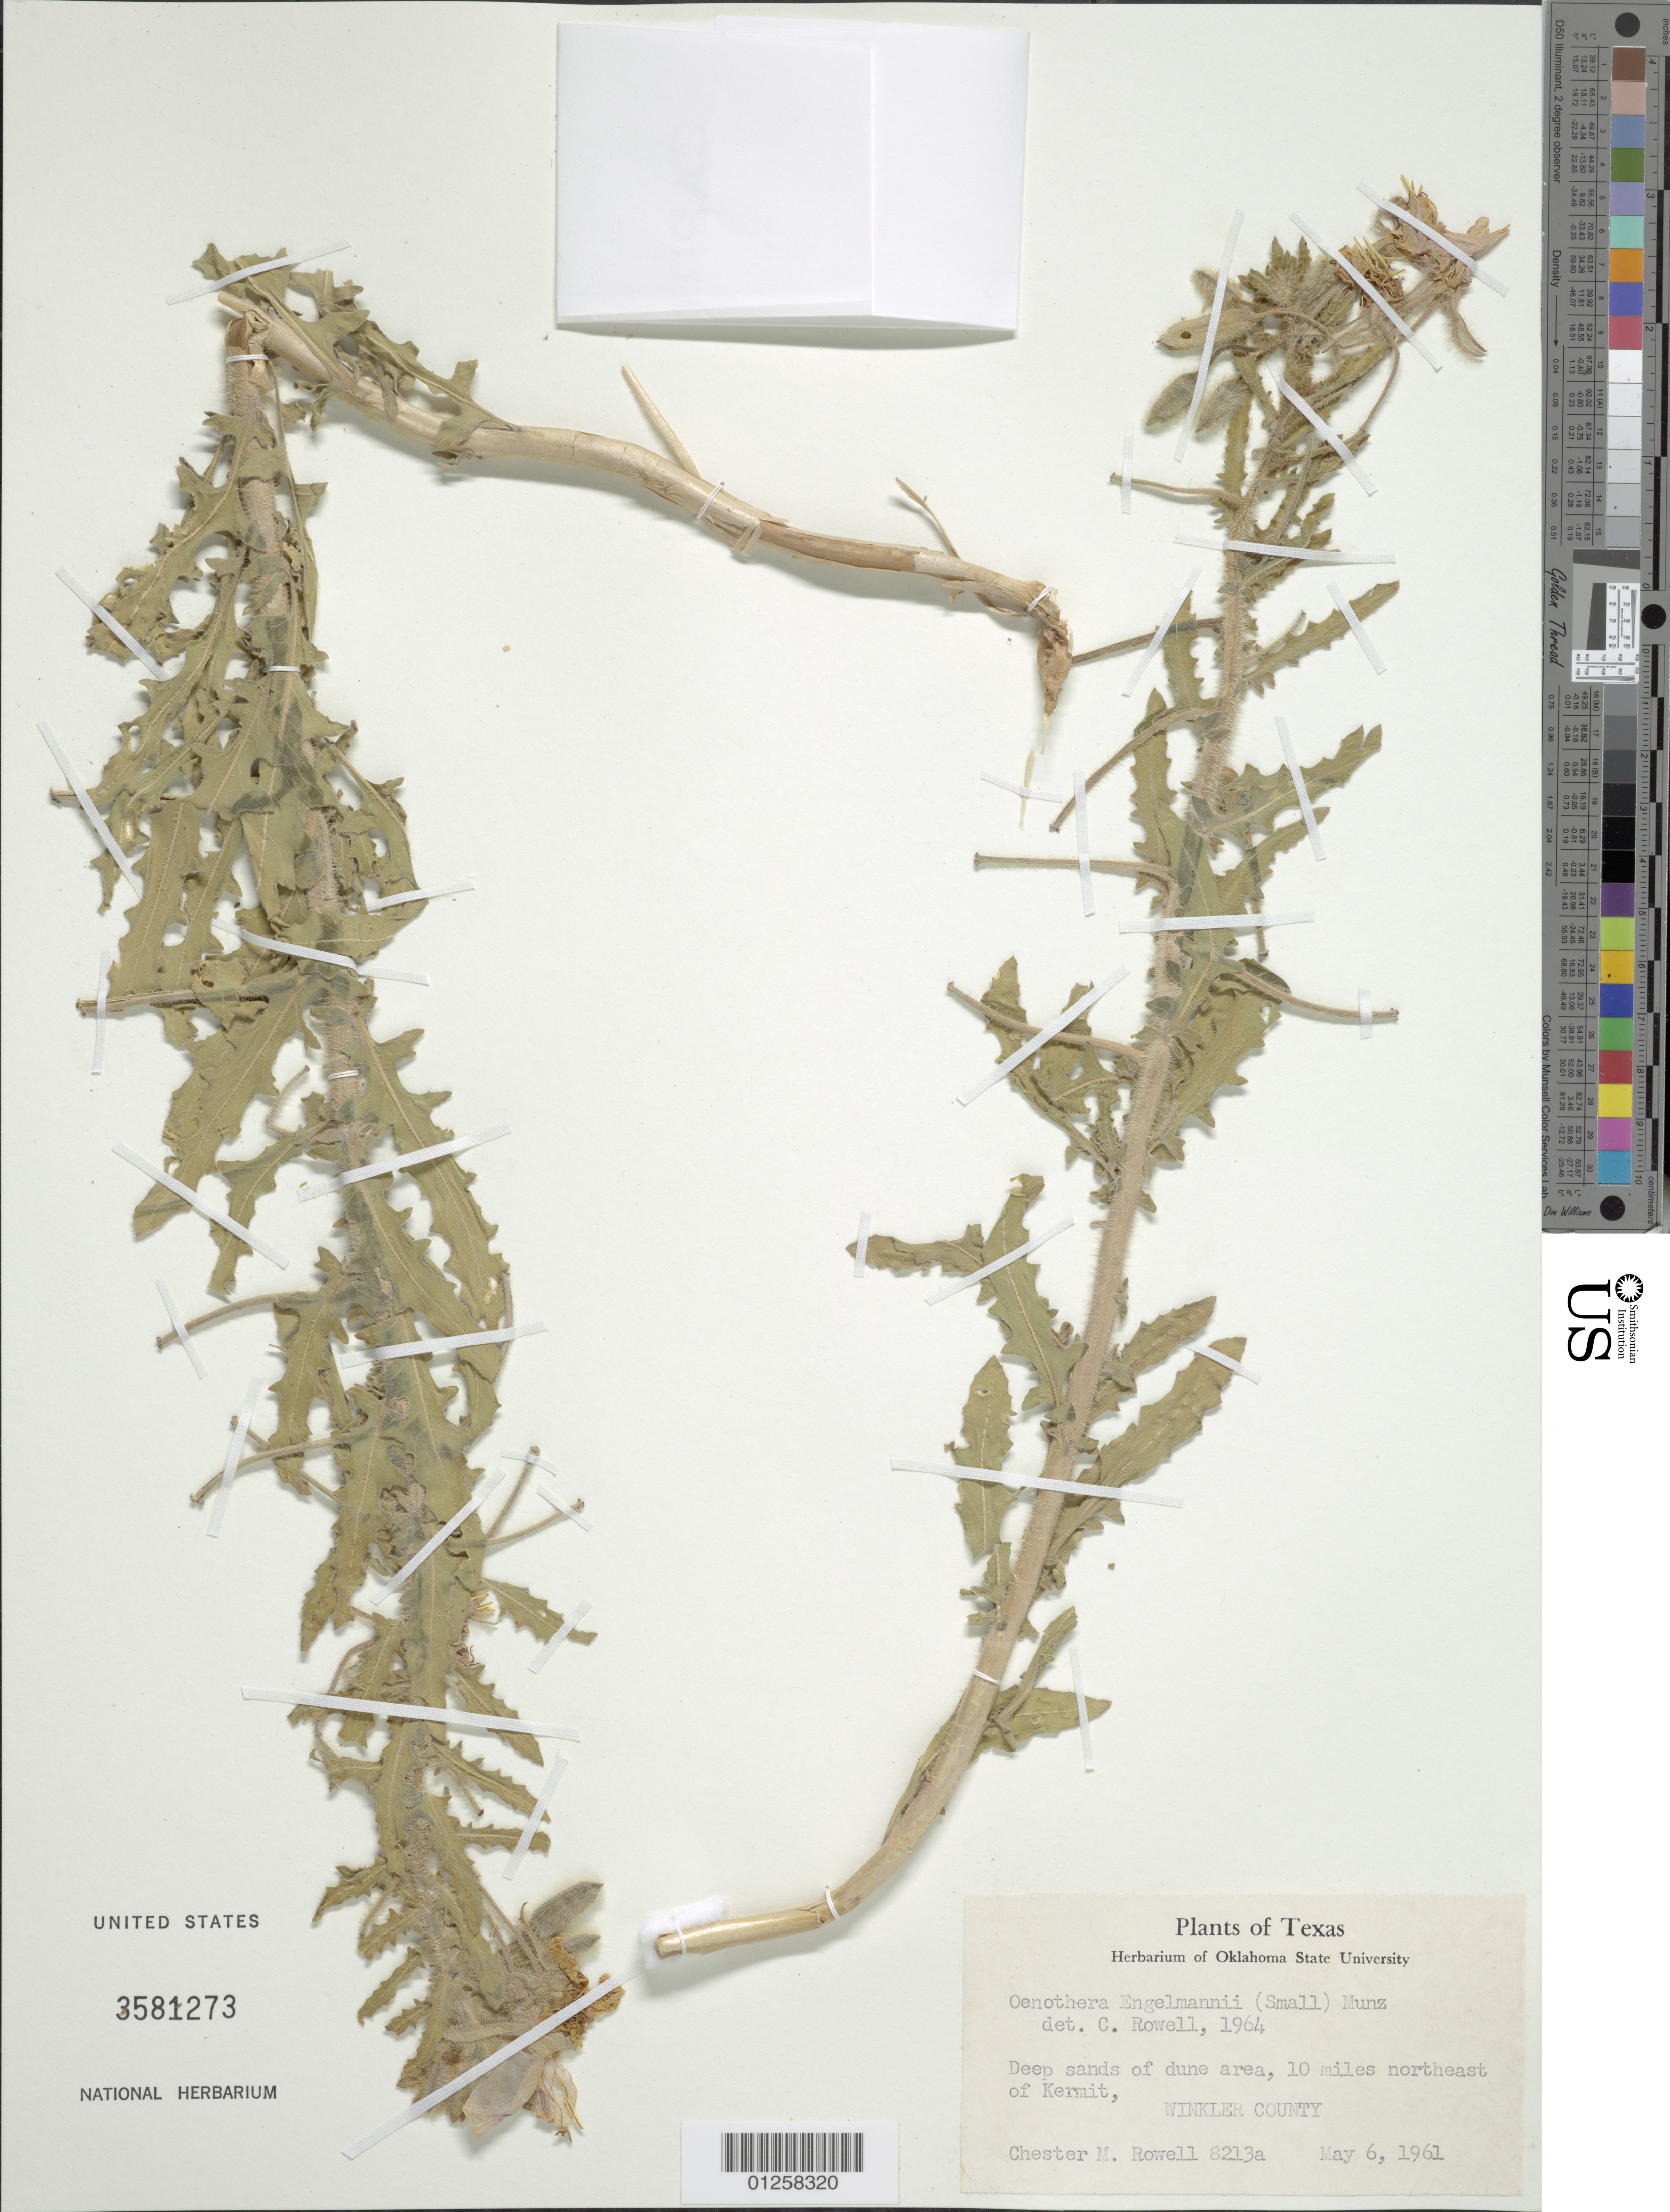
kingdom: Plantae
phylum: Tracheophyta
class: Magnoliopsida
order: Myrtales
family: Onagraceae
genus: Oenothera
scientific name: Oenothera engelmannii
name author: (Small) Munz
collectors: C. M. Rowell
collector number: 8213a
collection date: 1961-05-06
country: United States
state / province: Texas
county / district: Winkler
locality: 10 miles northeast of Kermit.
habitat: Deep sands of dune area.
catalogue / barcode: US 3581273